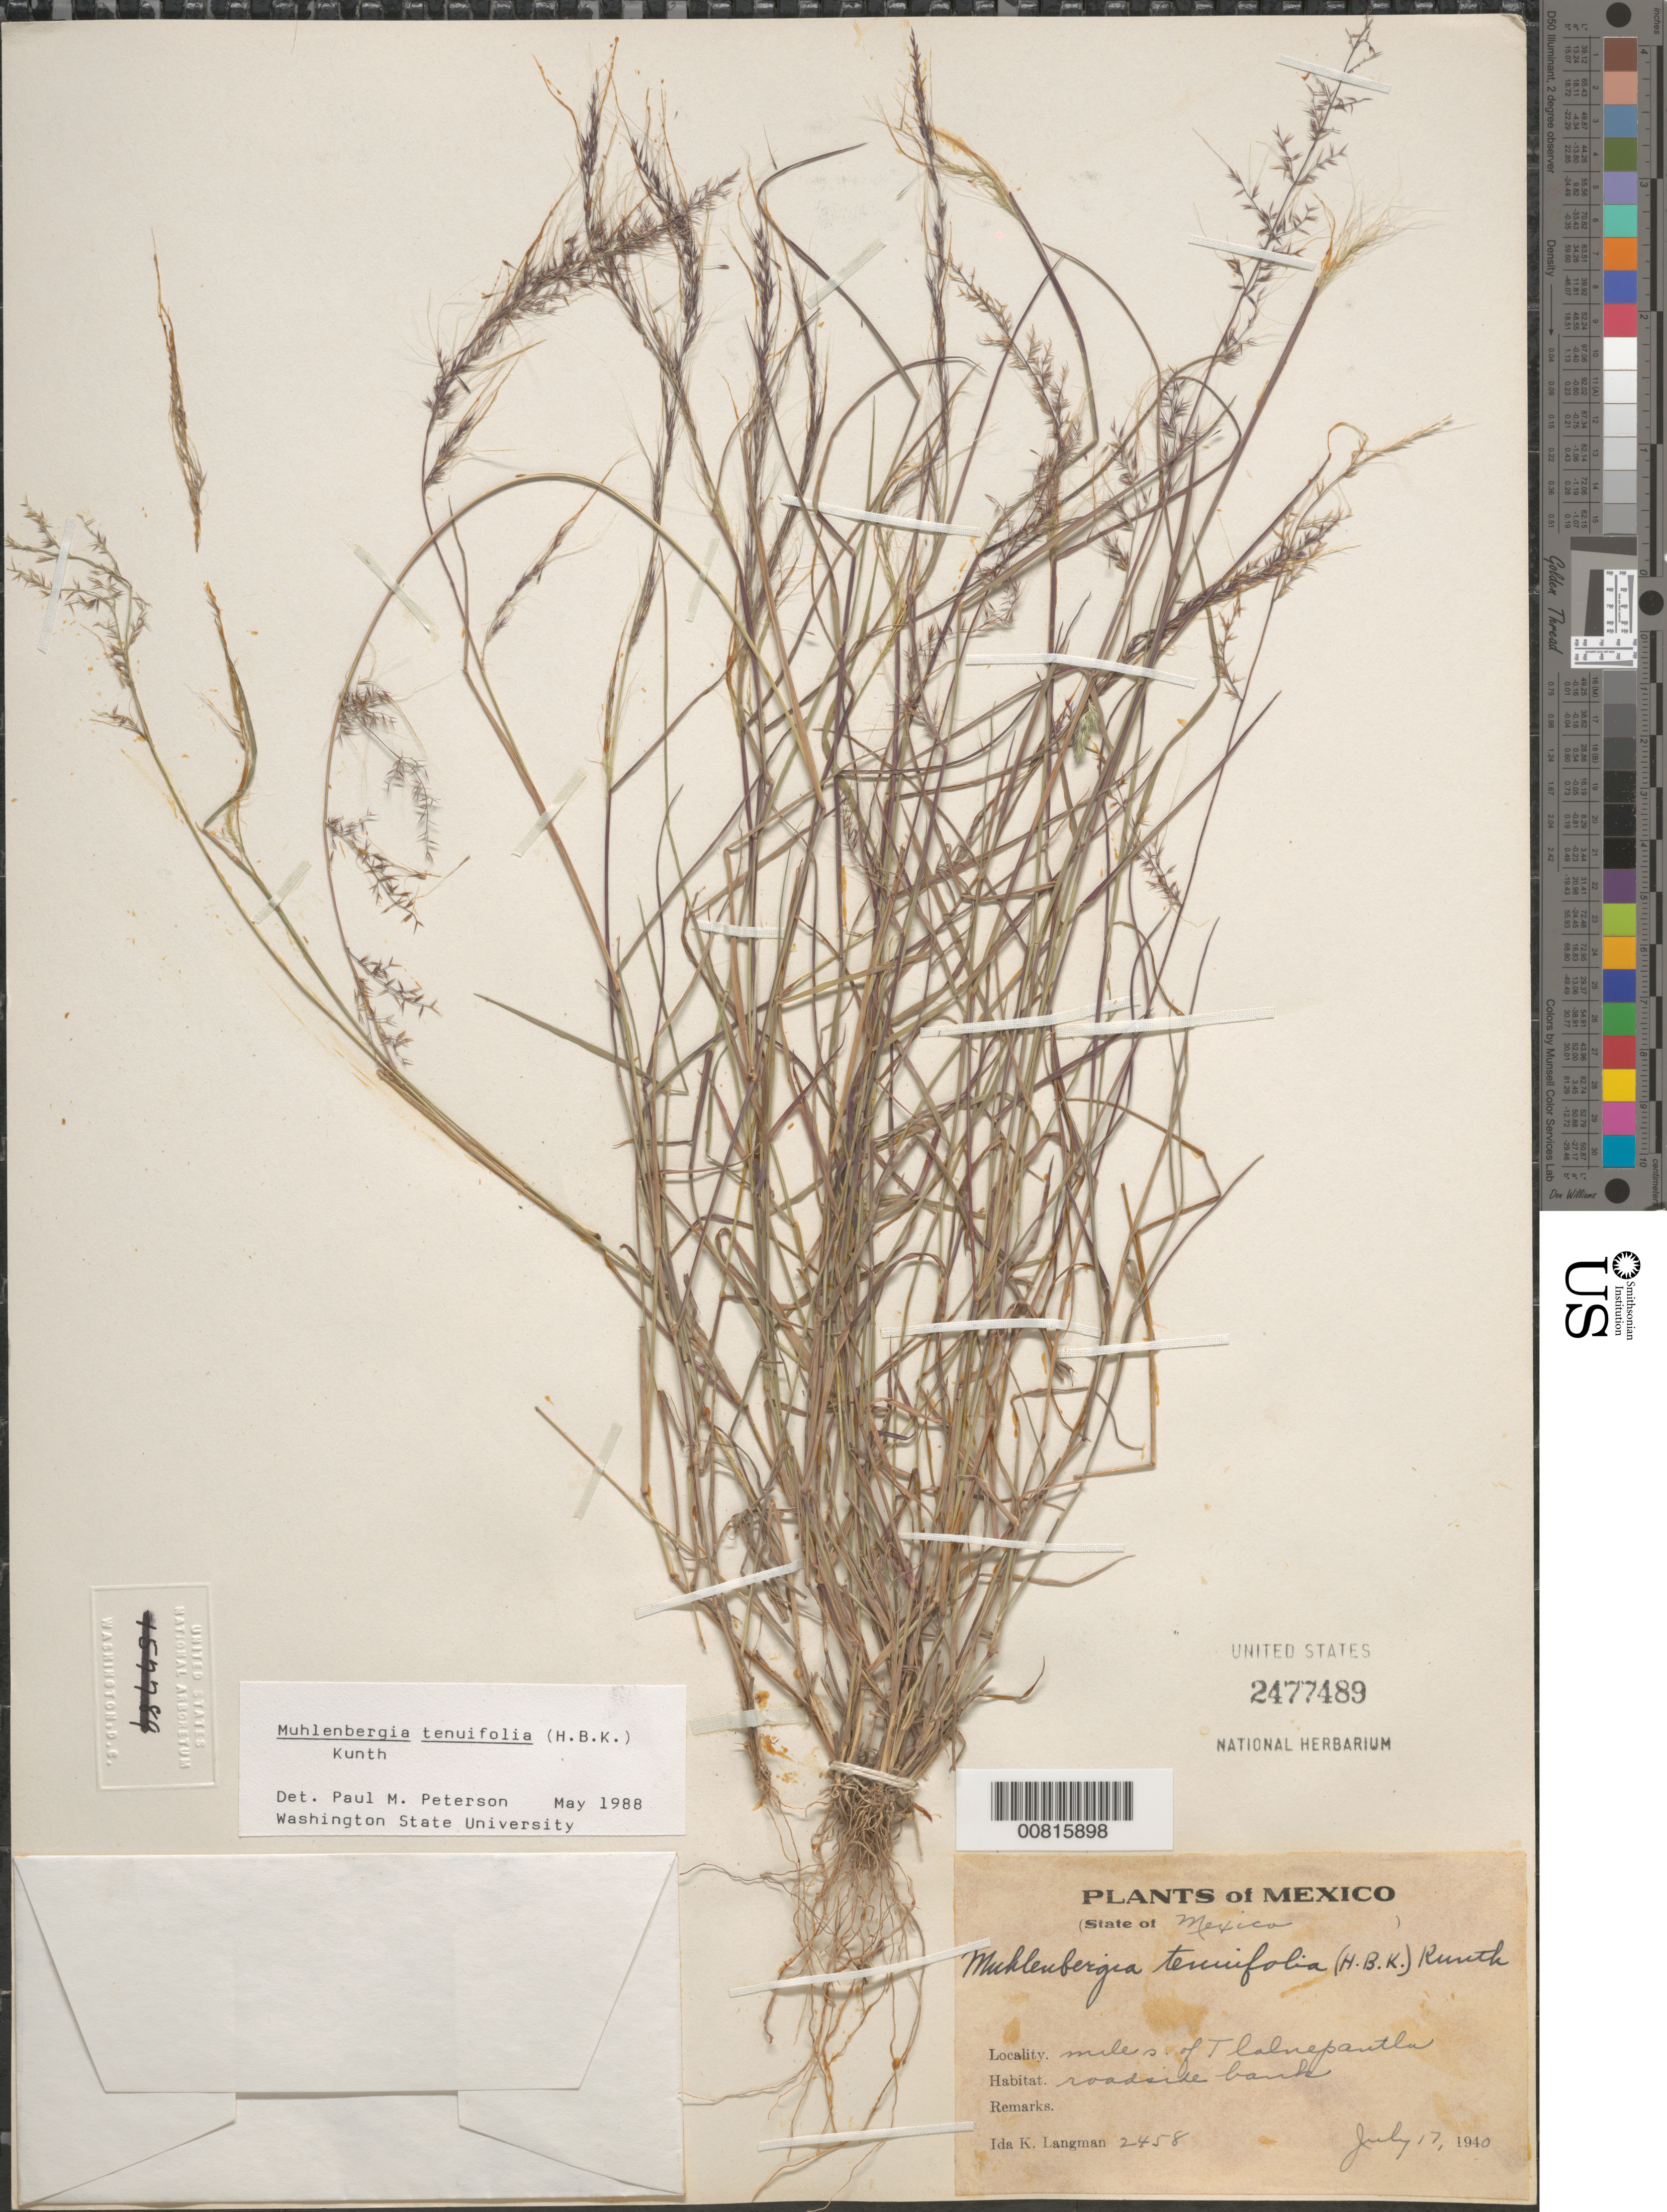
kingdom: Plantae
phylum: Tracheophyta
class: Liliopsida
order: Poales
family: Poaceae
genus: Muhlenbergia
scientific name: Muhlenbergia tenuifolia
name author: (Kunth) Kunth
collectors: I. K. Langman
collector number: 2458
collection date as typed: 17 Jul 1940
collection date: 1940-07-17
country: Mexico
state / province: Distrito Federal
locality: S of Tlalpan, D.F.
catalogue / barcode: US 2477489